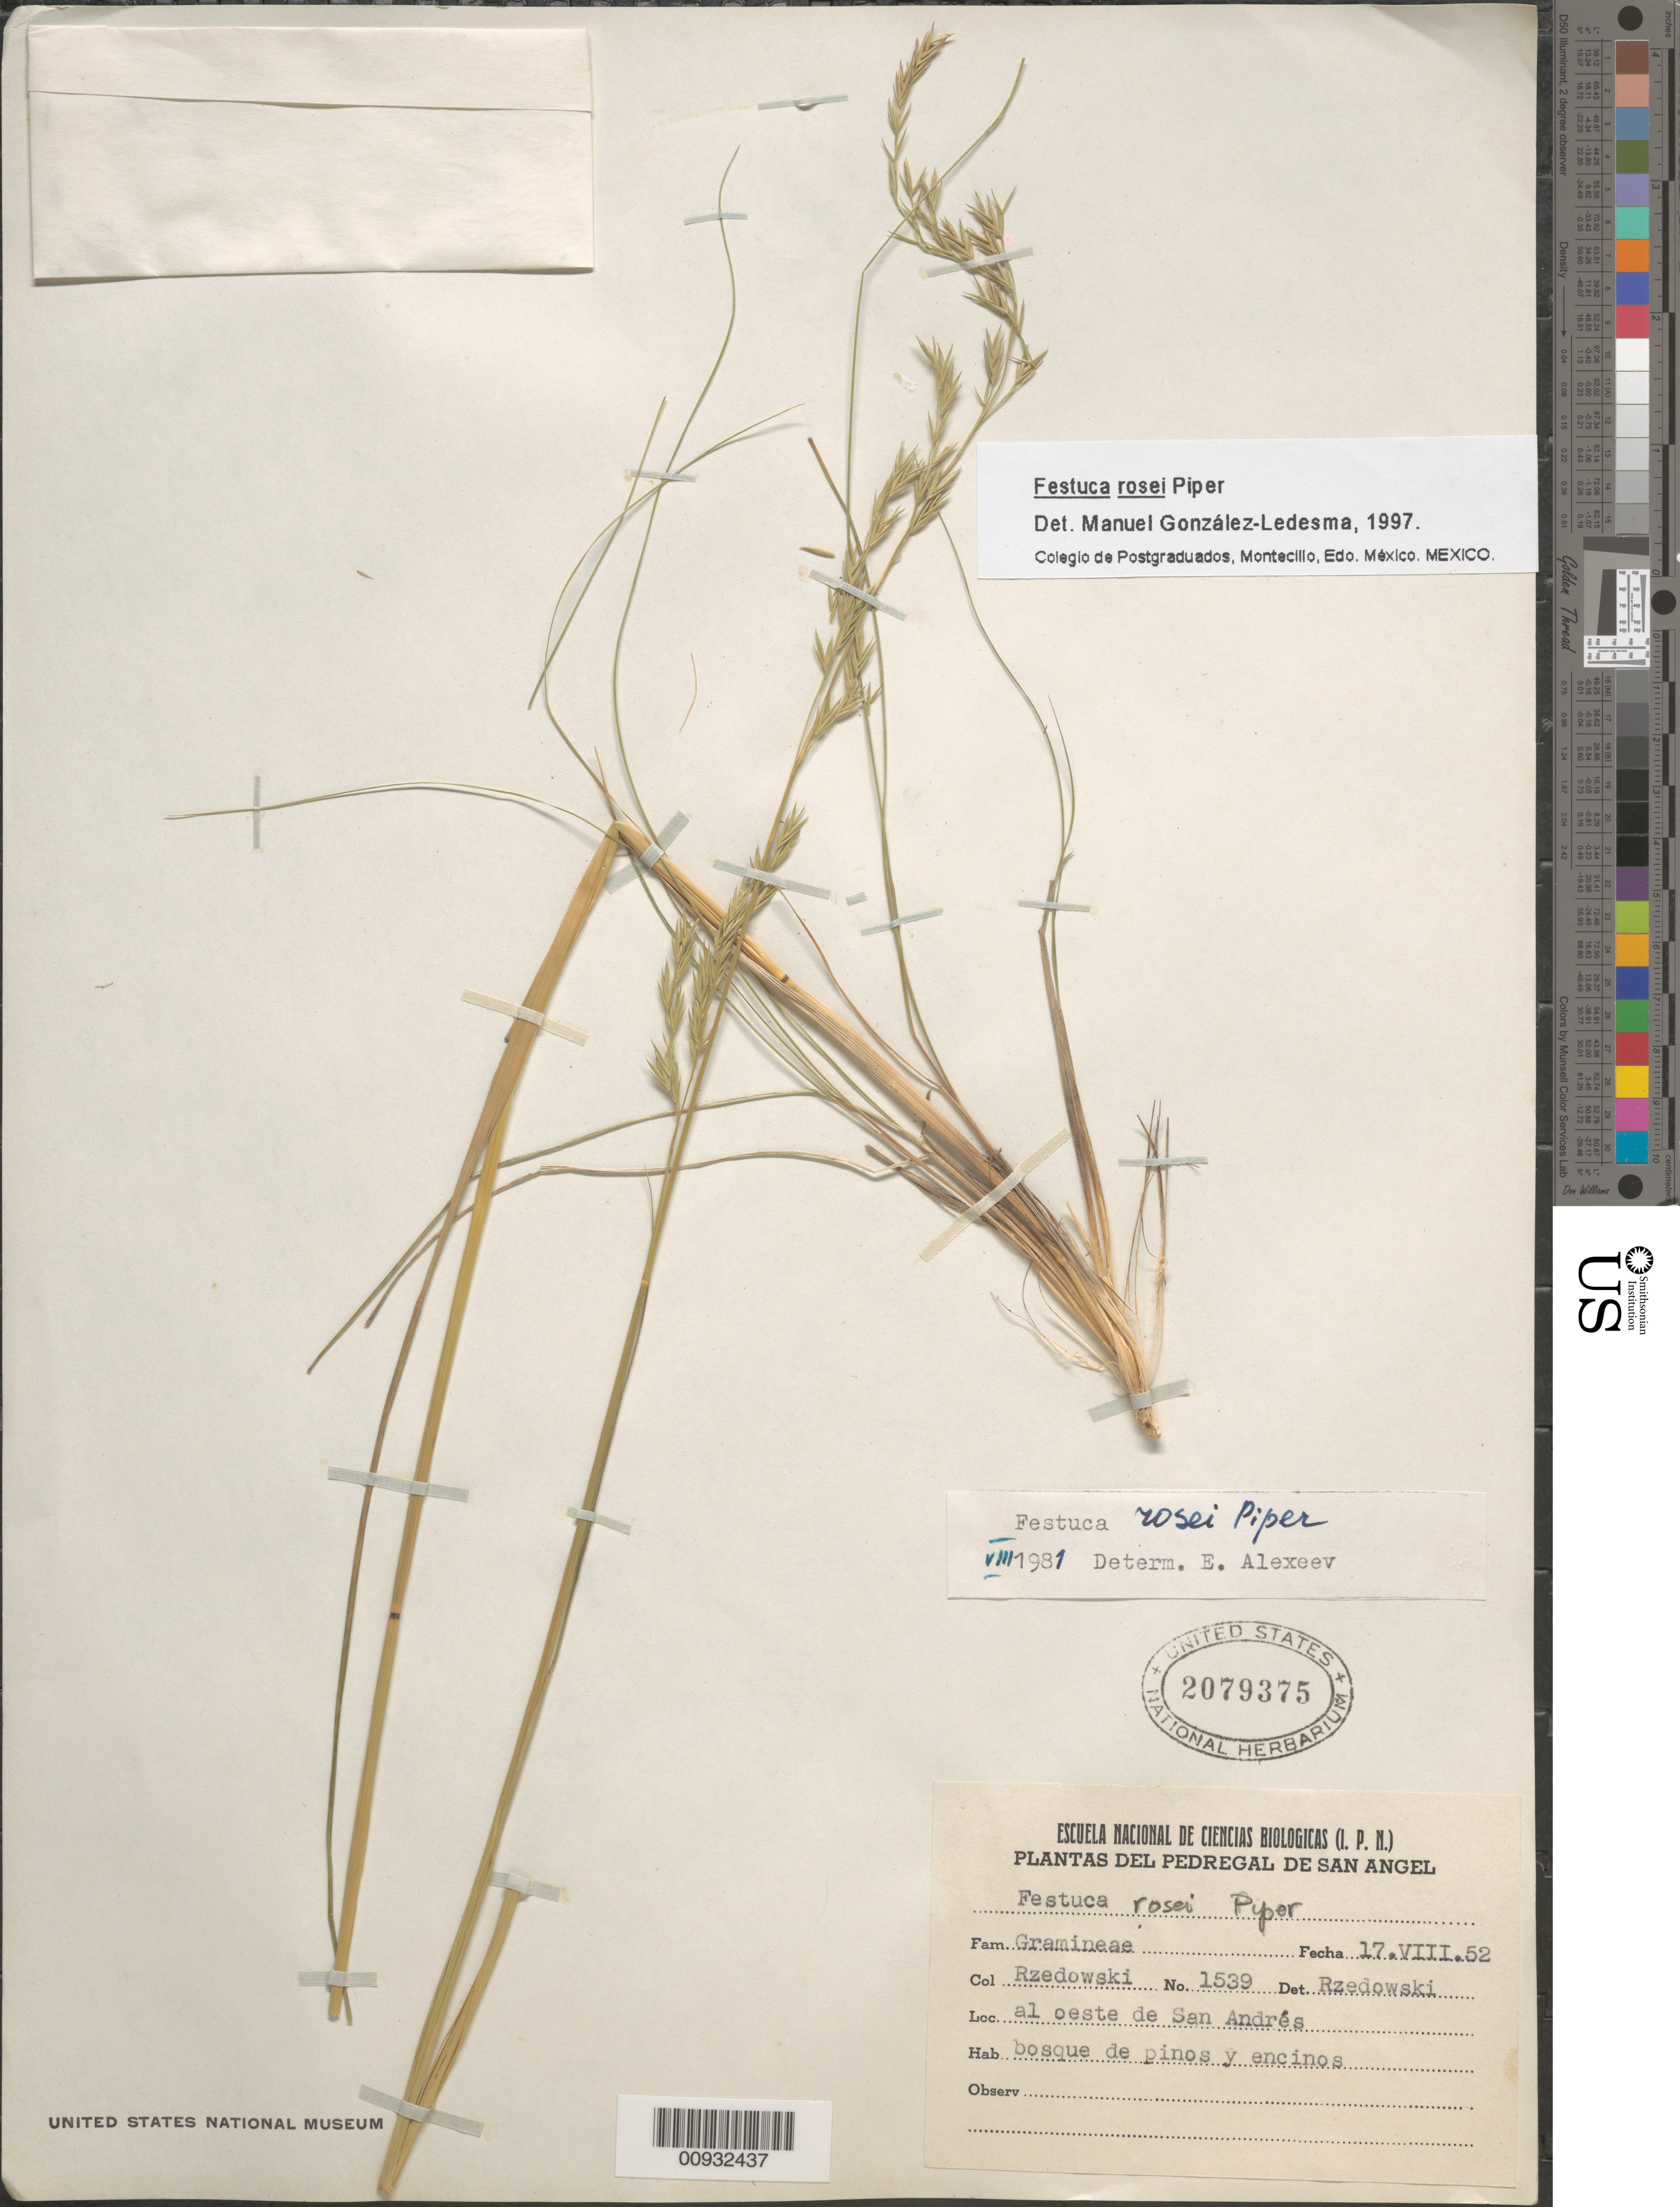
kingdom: Plantae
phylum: Tracheophyta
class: Liliopsida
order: Poales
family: Poaceae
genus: Festuca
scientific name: Festuca rosei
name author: Piper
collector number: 1539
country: Mexico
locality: Pedregal de San Angel, ceste de San Andres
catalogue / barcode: US 2079375